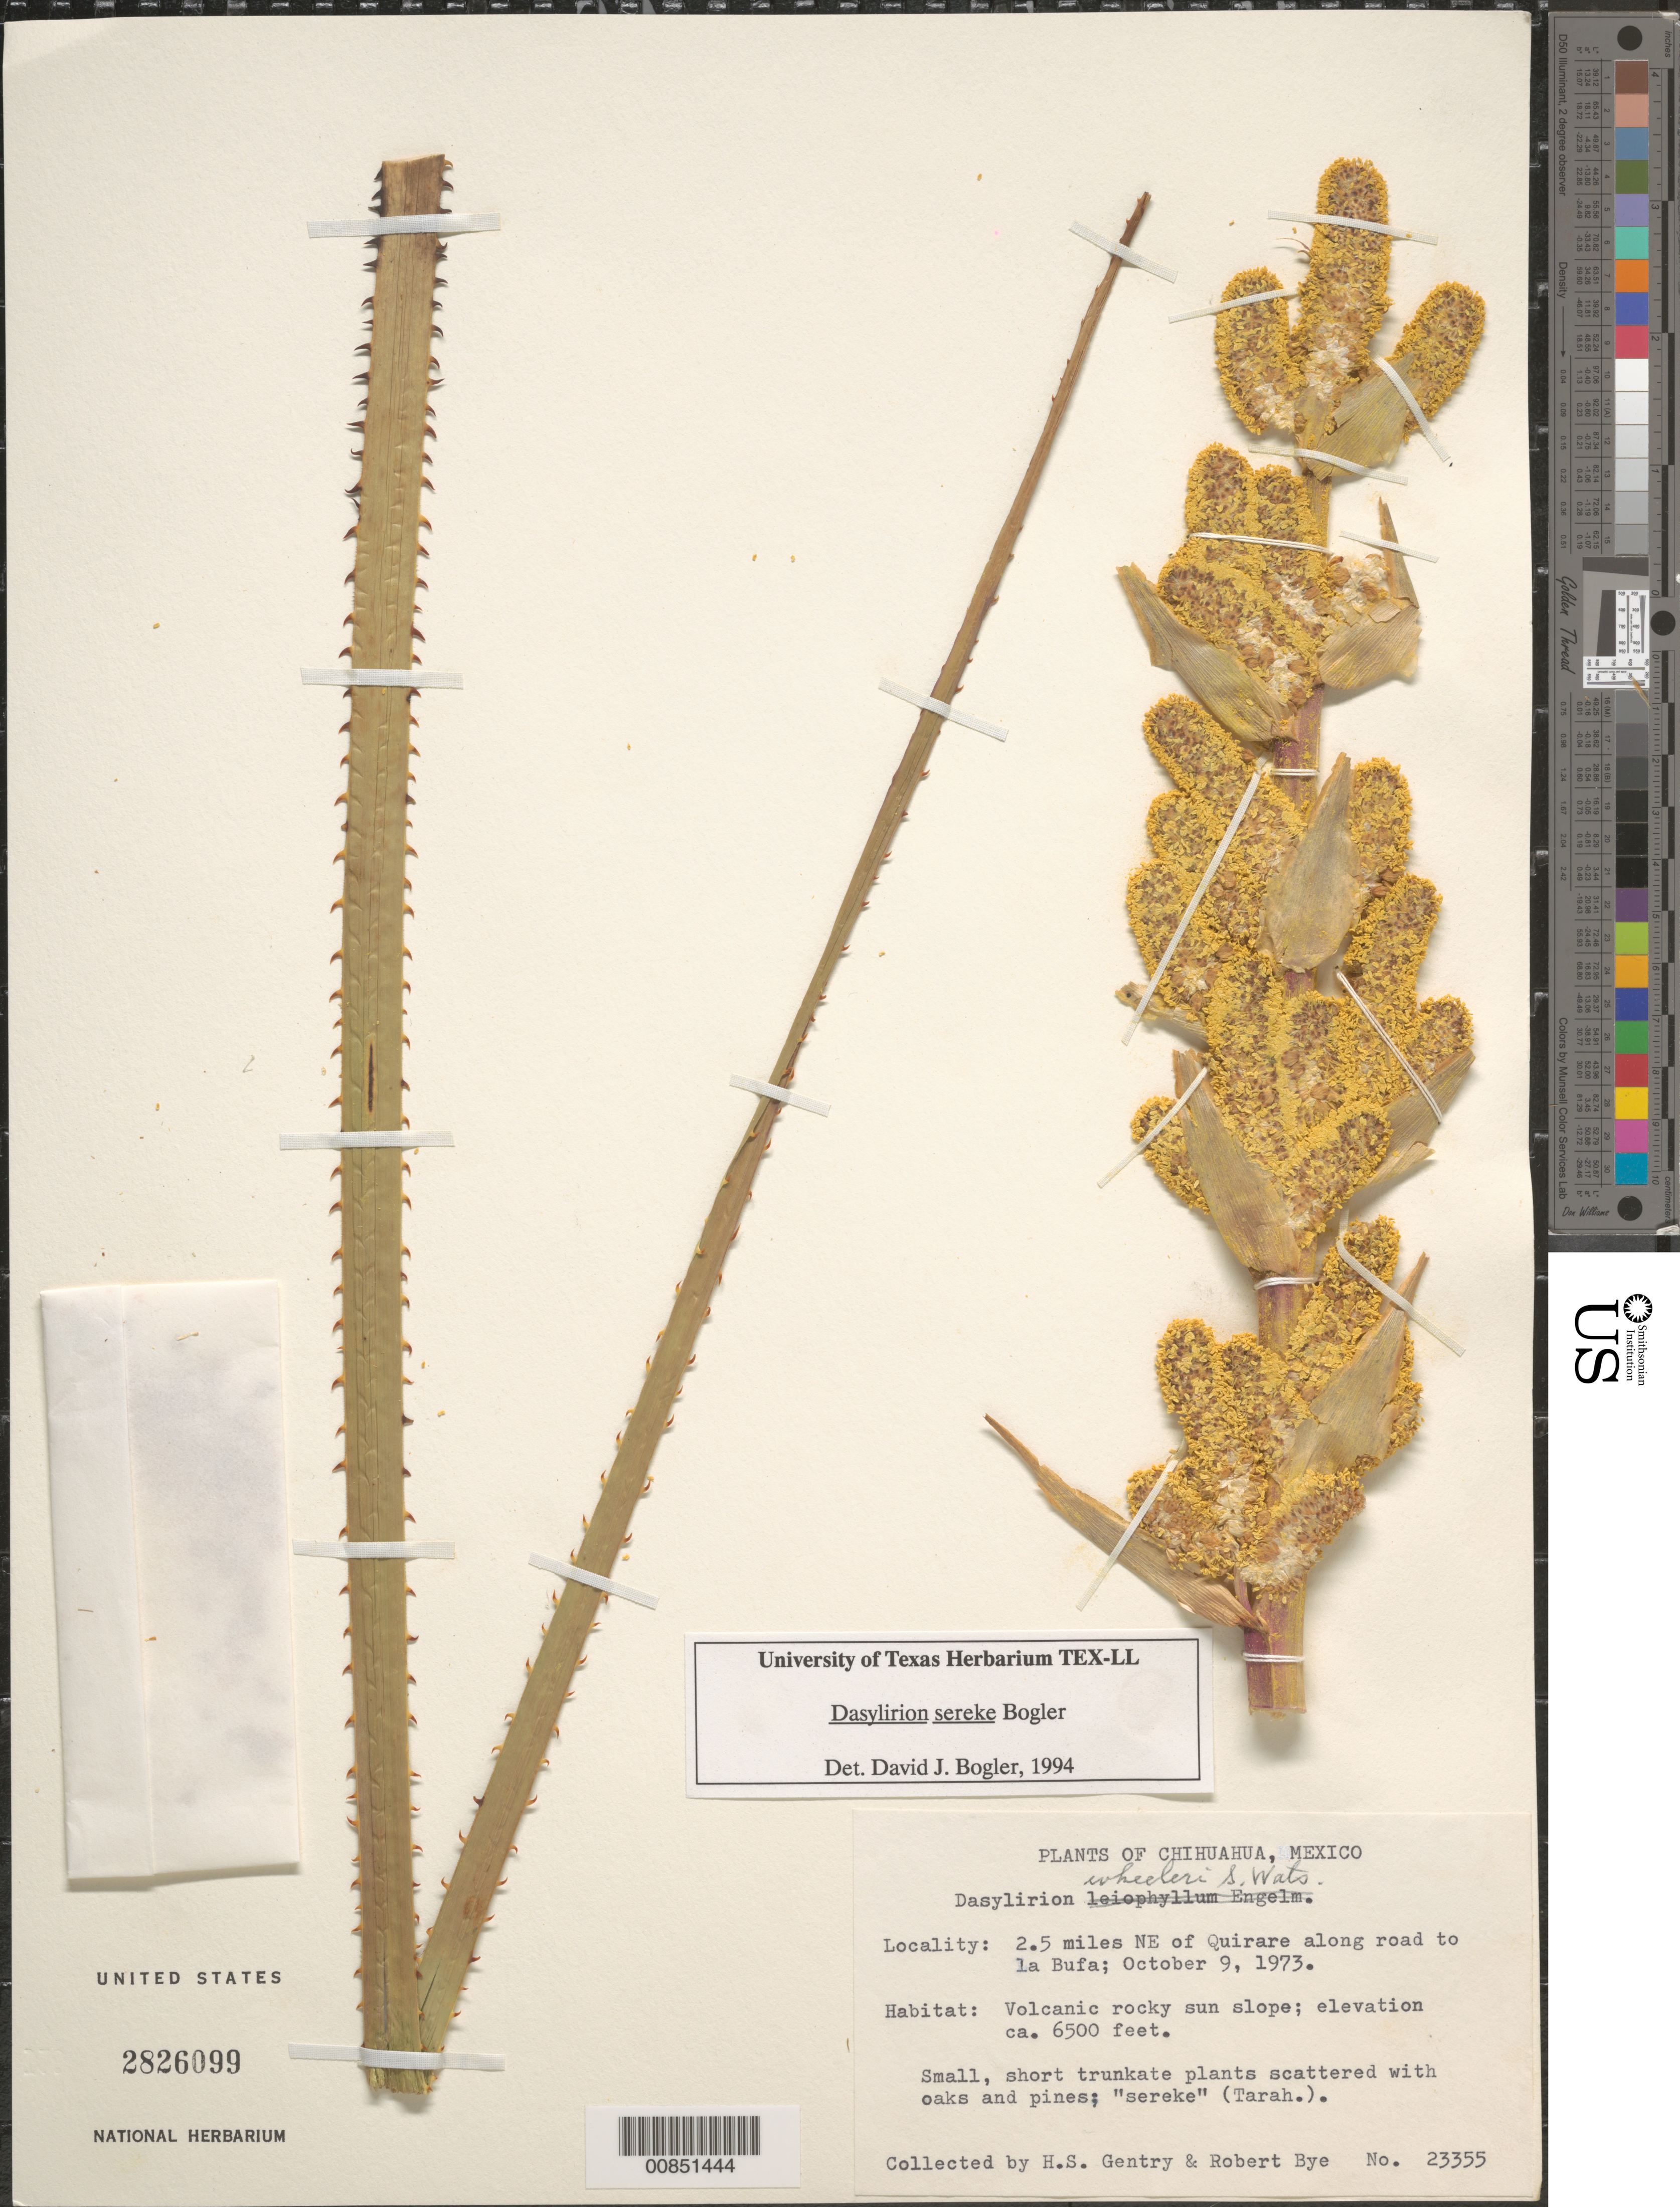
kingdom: Plantae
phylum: Tracheophyta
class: Liliopsida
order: Asparagales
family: Asparagaceae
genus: Dasylirion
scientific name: Dasylirion sereke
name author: Bogler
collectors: H. S. Gentry & R. A. Bye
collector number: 23355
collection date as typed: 09 Oct 1973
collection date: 1973-10-09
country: Mexico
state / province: Chihuahua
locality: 2.5 miles NE of Quirare along road to La Bufa.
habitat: Volcanic rocky sun slope. Scattered with oaks and pines.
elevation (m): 1981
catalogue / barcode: US 2826099